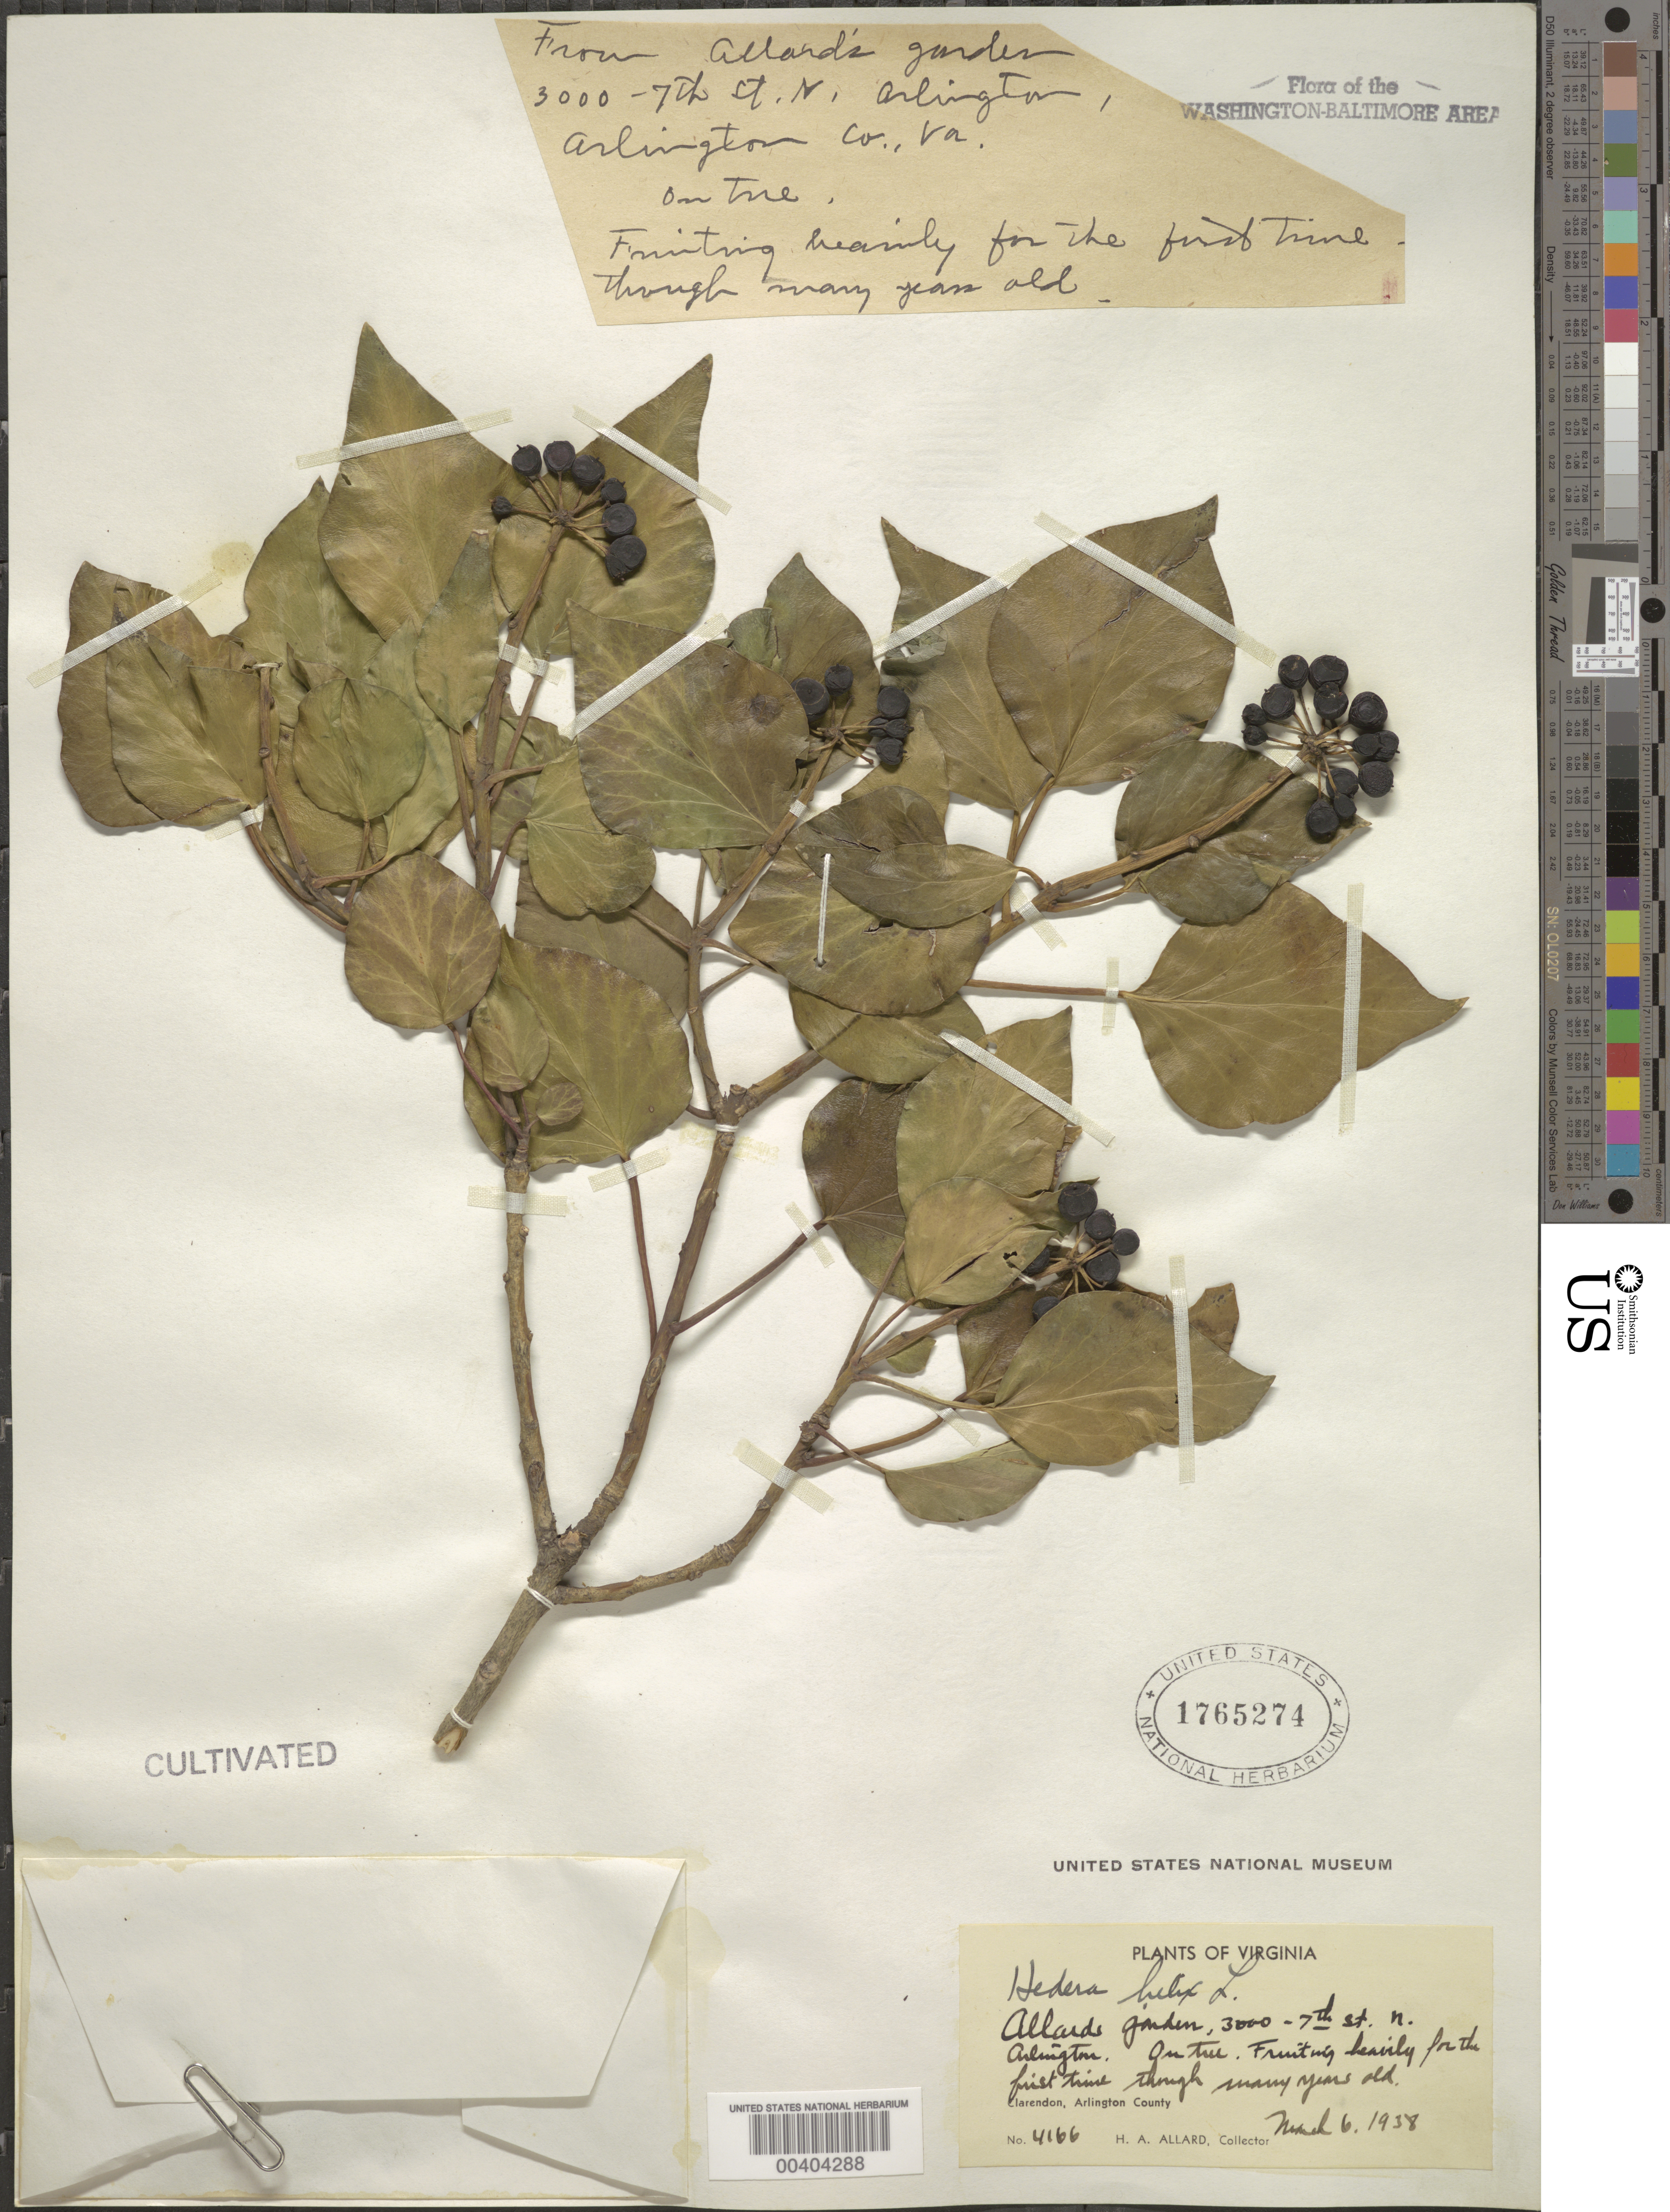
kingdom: Plantae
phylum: Tracheophyta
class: Magnoliopsida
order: Apiales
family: Araliaceae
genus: Hedera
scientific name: Hedera helix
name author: L.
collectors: H. A. Allard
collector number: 4166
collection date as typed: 06 Mar 1938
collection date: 1938-03-06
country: United States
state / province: Virginia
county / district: Arlington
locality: Clarendon, Allards garden, 3000 7th St., N. Arlington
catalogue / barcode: US 1765274